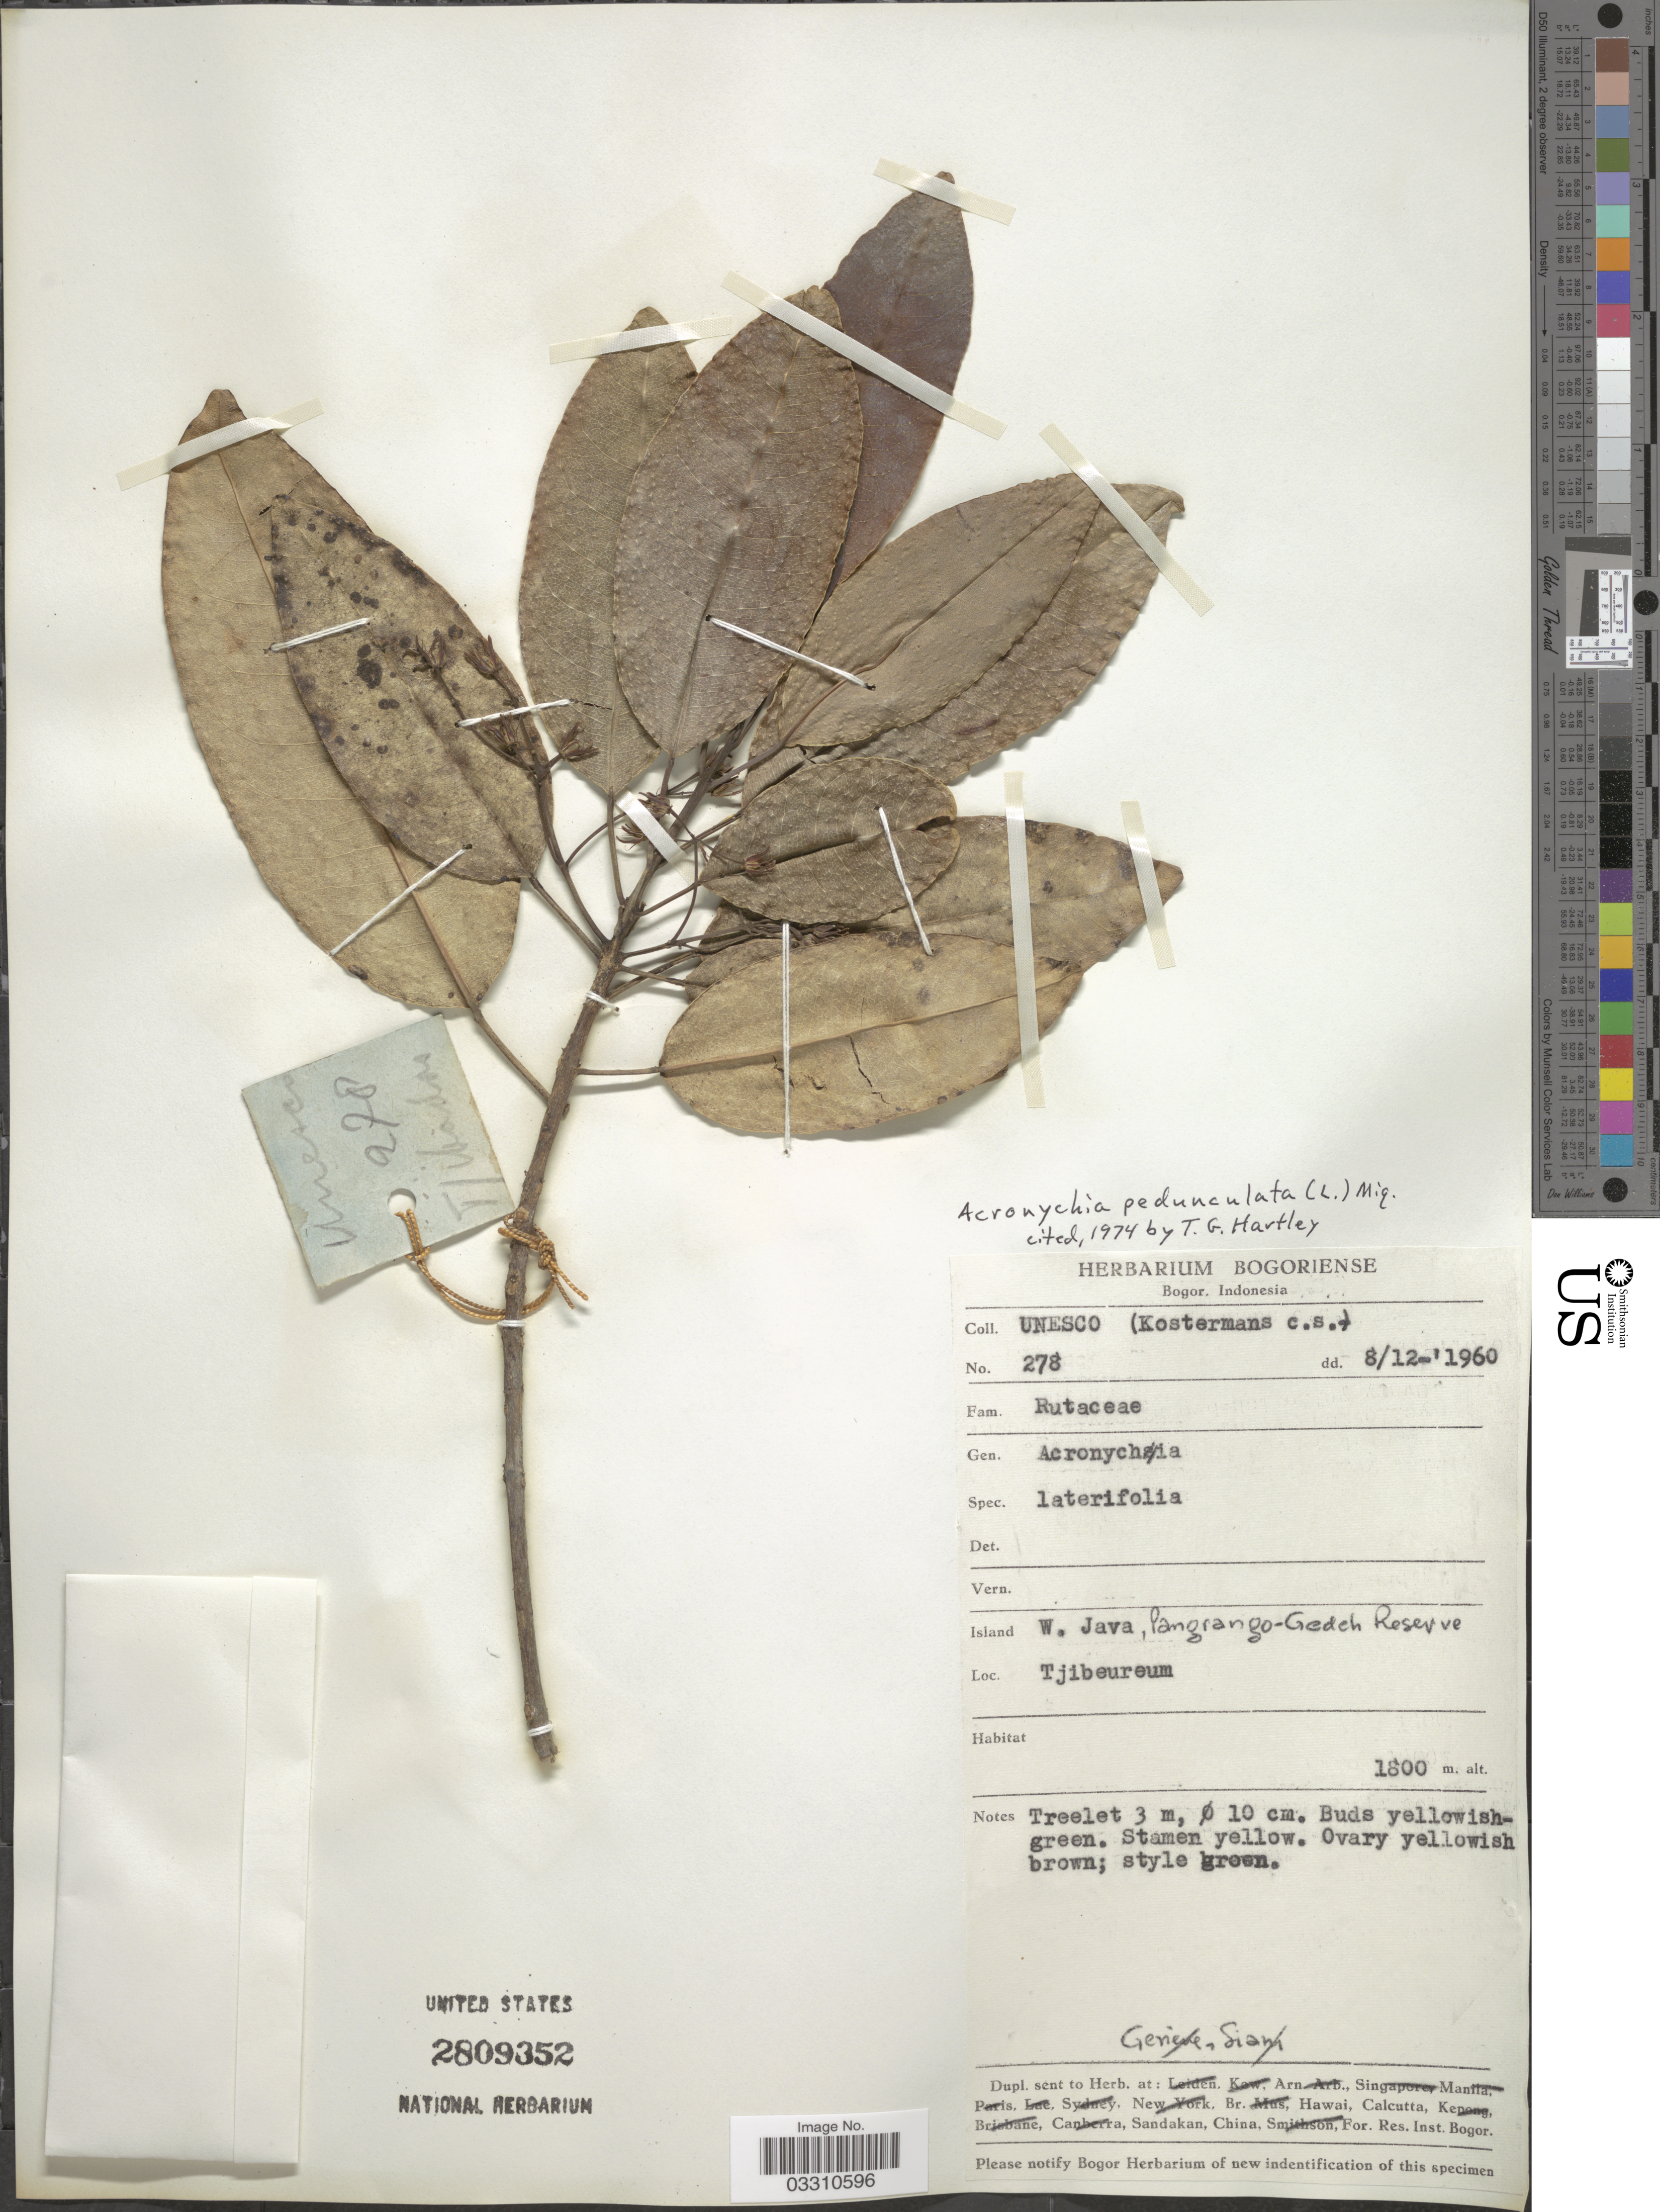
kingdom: Plantae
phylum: Tracheophyta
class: Magnoliopsida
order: Sapindales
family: Rutaceae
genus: Acronychia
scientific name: Acronychia pedunculata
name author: (L.) Miq.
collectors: UNESCO & Kostermans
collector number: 278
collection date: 1960-12-08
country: Indonesia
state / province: Java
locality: Island W. Java. Tjibeureum.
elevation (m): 1800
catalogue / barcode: US 2809352